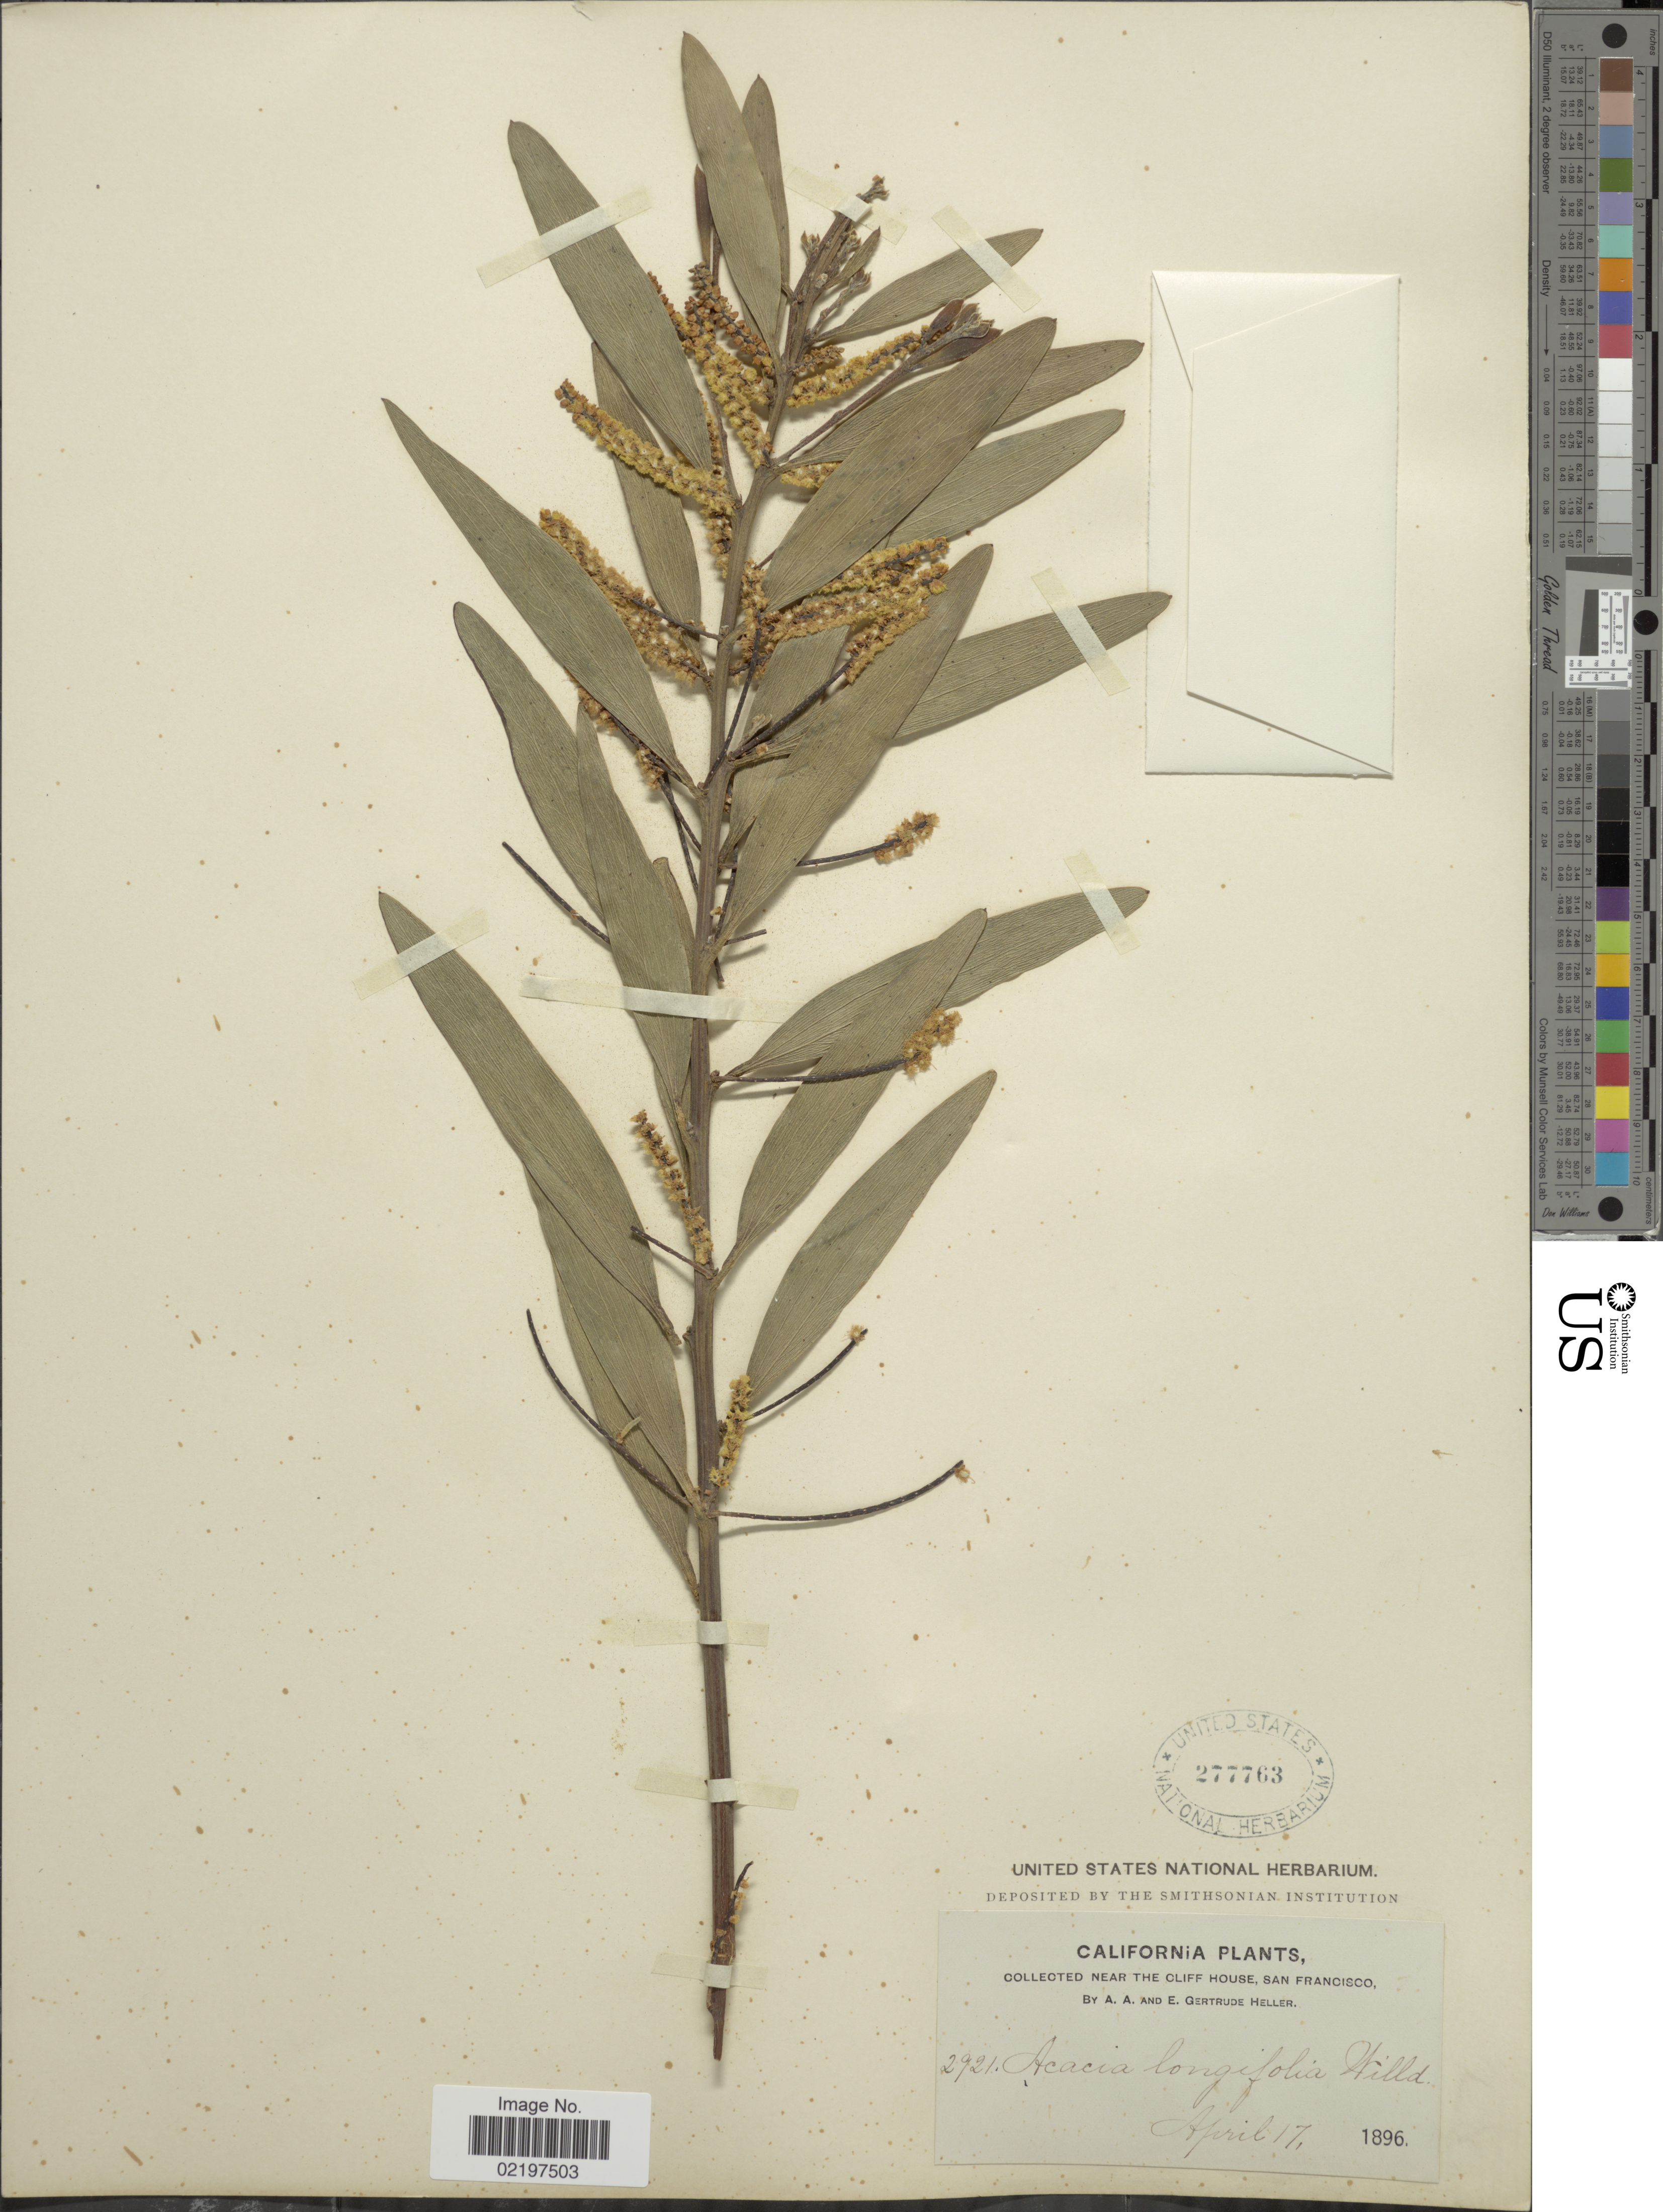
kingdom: Plantae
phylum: Tracheophyta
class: Magnoliopsida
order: Fabales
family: Fabaceae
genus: Acacia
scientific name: Acacia longifolia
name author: (Andrews) Willd.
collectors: A. A. Heller & E. Gertrude Heller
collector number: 2921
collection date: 1896-04-17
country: United States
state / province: California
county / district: San Francisco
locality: Near the Cliff House, San Francisco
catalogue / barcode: US 277763